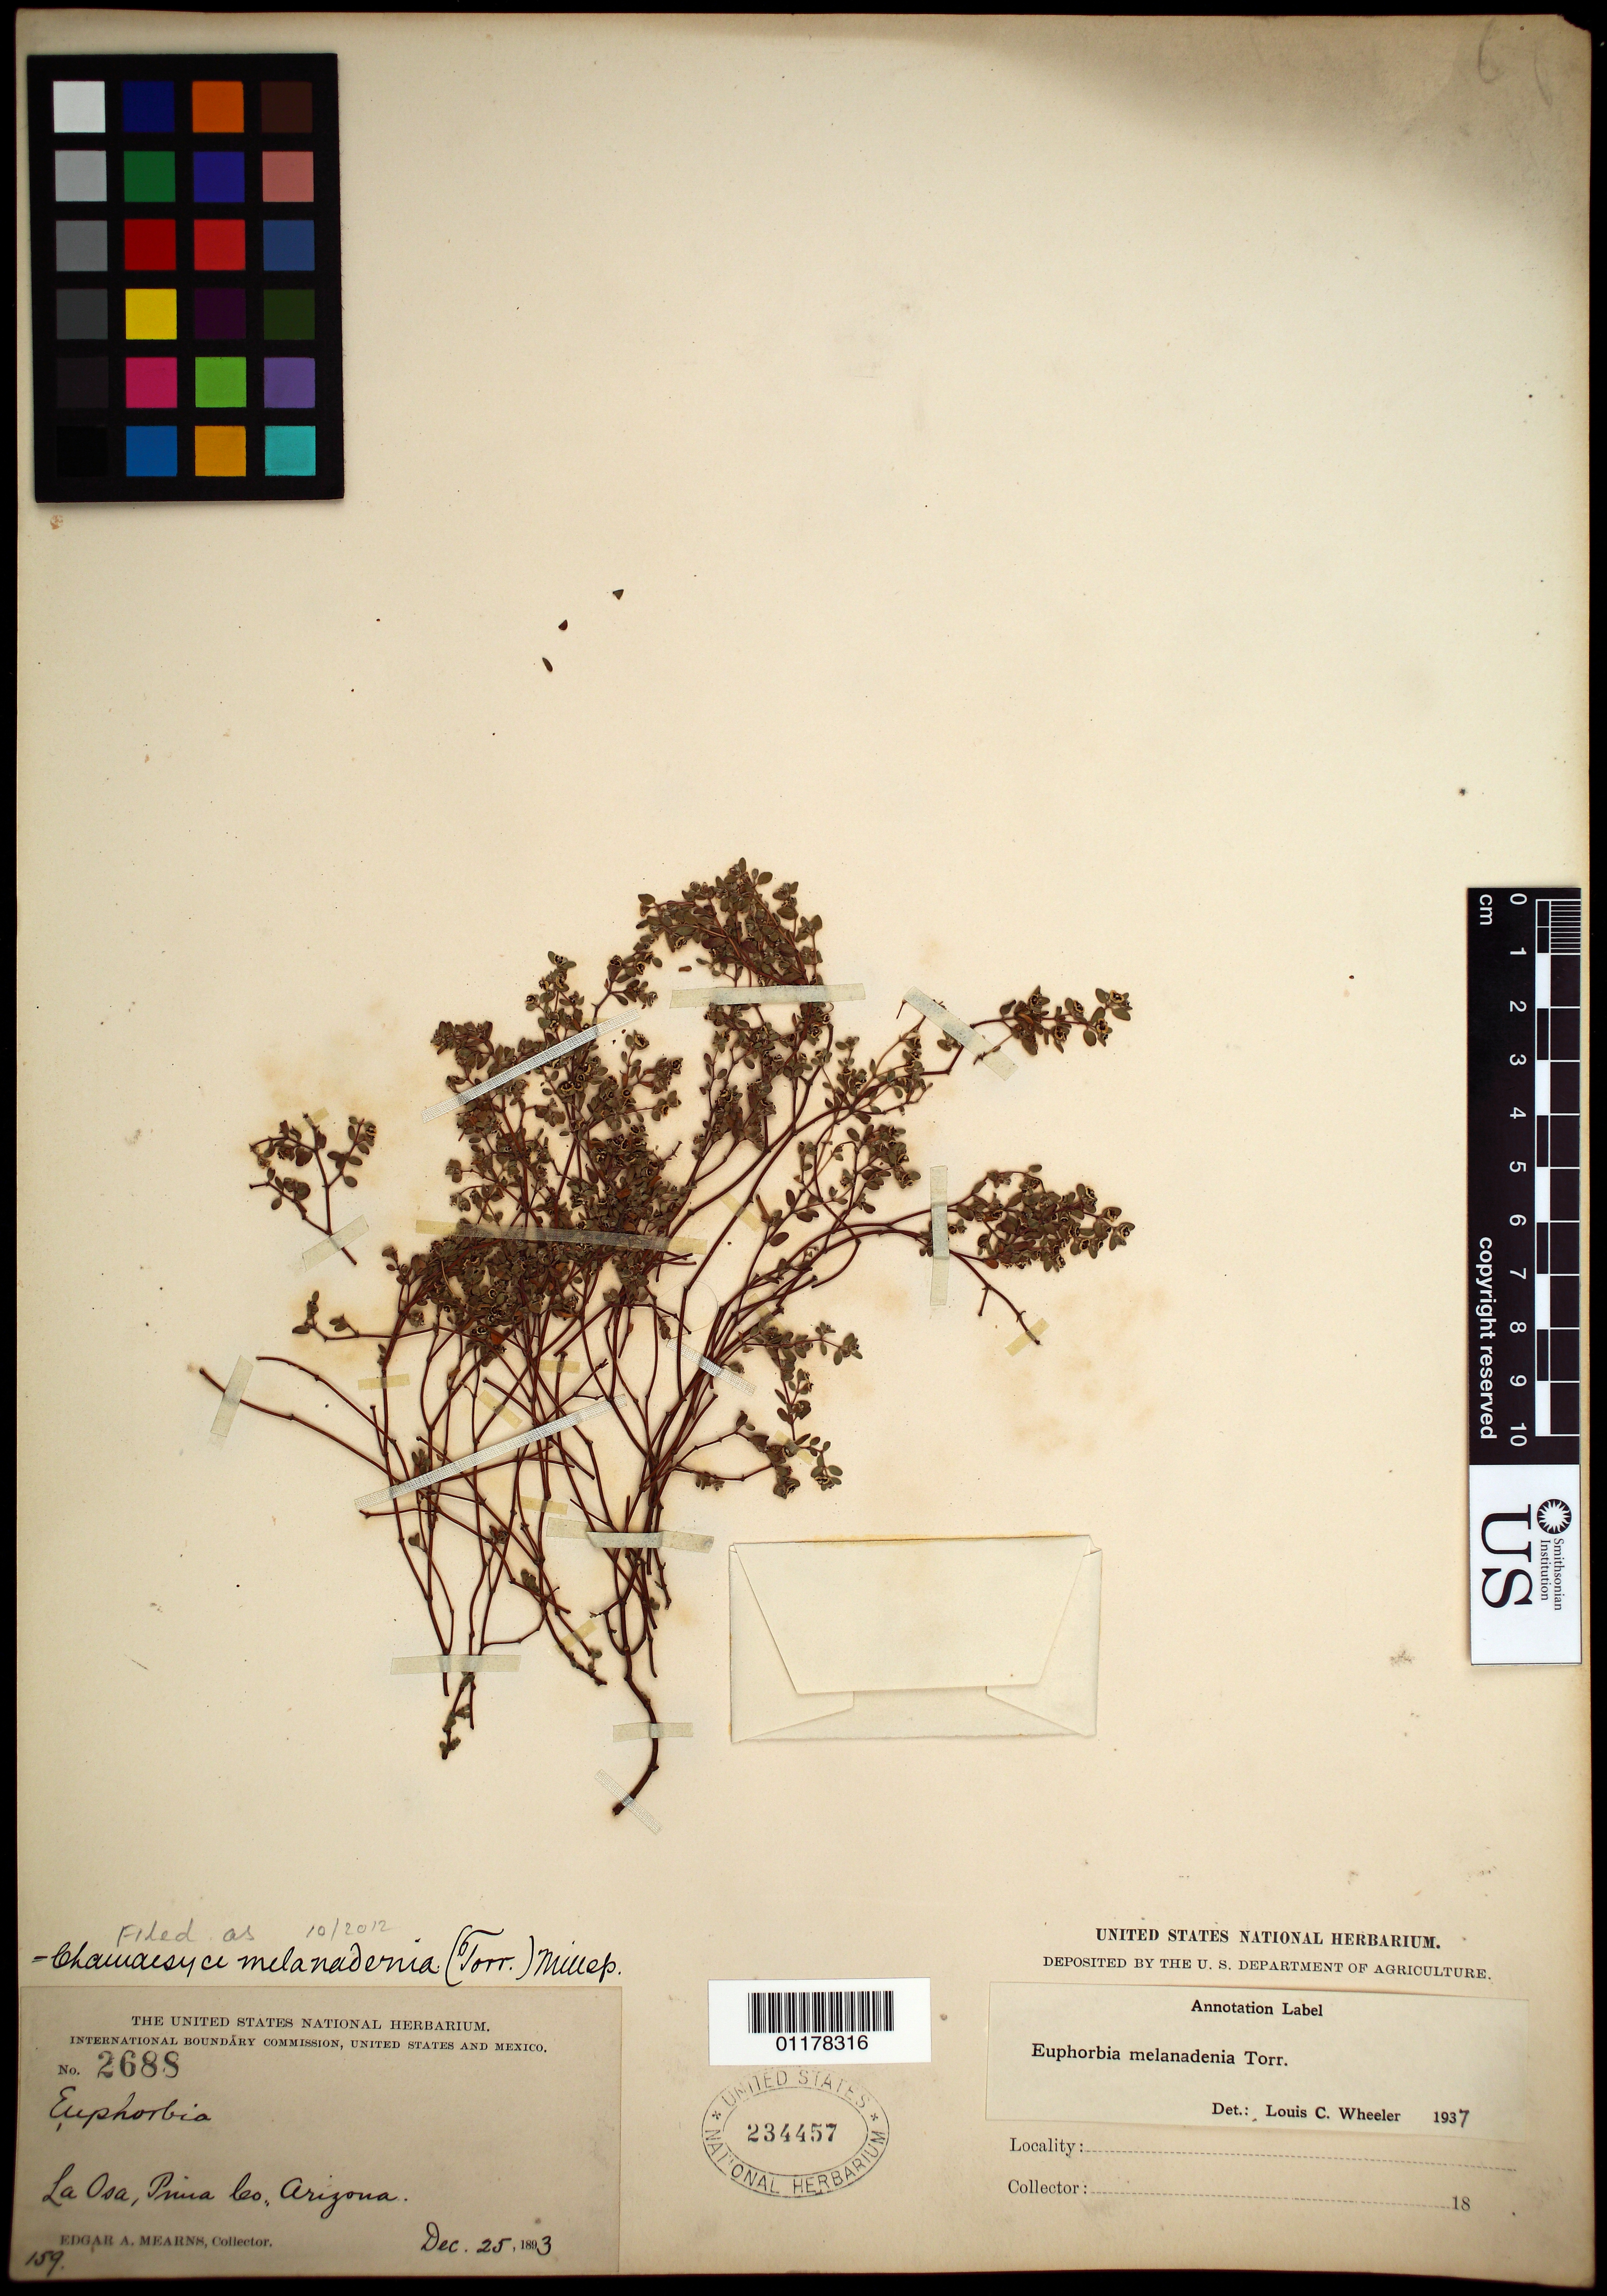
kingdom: Plantae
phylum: Tracheophyta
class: Magnoliopsida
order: Malpighiales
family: Euphorbiaceae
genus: Euphorbia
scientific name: Euphorbia melanadenia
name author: Torr.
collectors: E. A. Mearns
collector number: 2688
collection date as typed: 25 Dec 1893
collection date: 1893-12-25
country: United States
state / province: Arizona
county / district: Pima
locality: La Osa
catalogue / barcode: US 234457